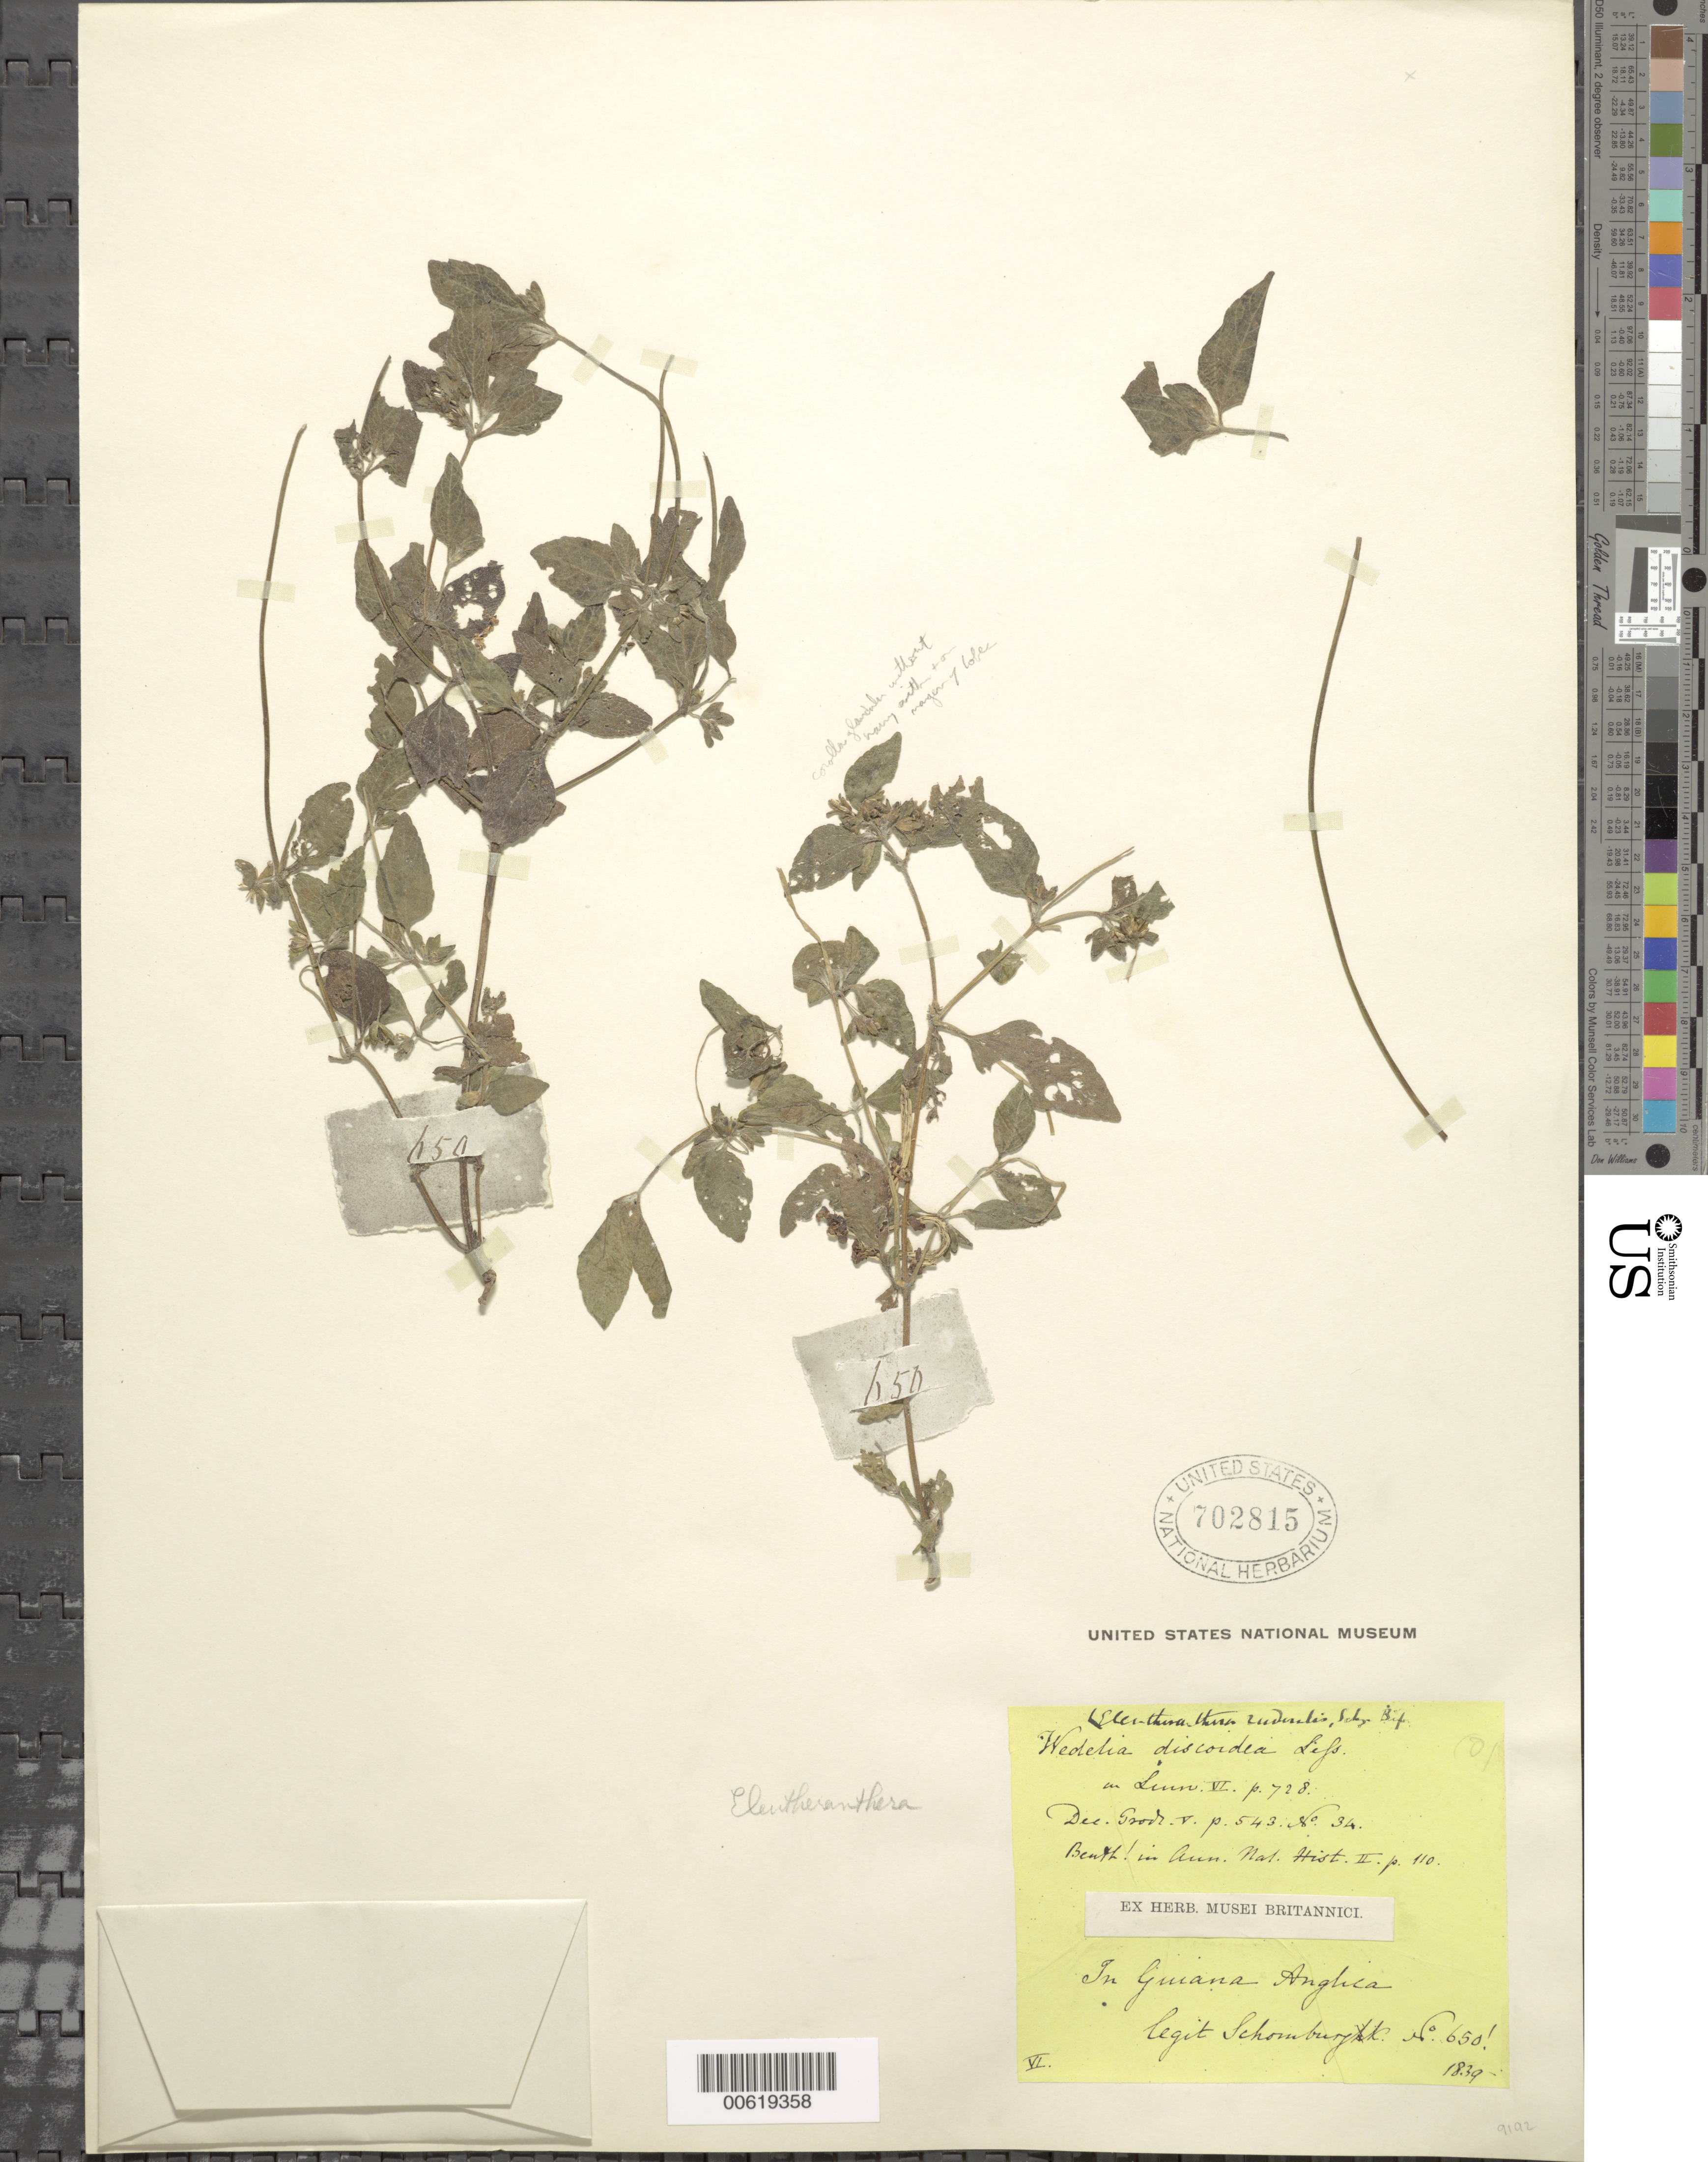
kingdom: Plantae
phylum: Tracheophyta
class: Magnoliopsida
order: Asterales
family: Asteraceae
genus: Eleutheranthera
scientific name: Eleutheranthera ruderalis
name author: (Sw.) Sch. Bip.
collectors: R. H. Schomburgk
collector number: I 650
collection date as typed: June 1839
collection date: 1839-06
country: Guyana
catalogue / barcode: US 702815